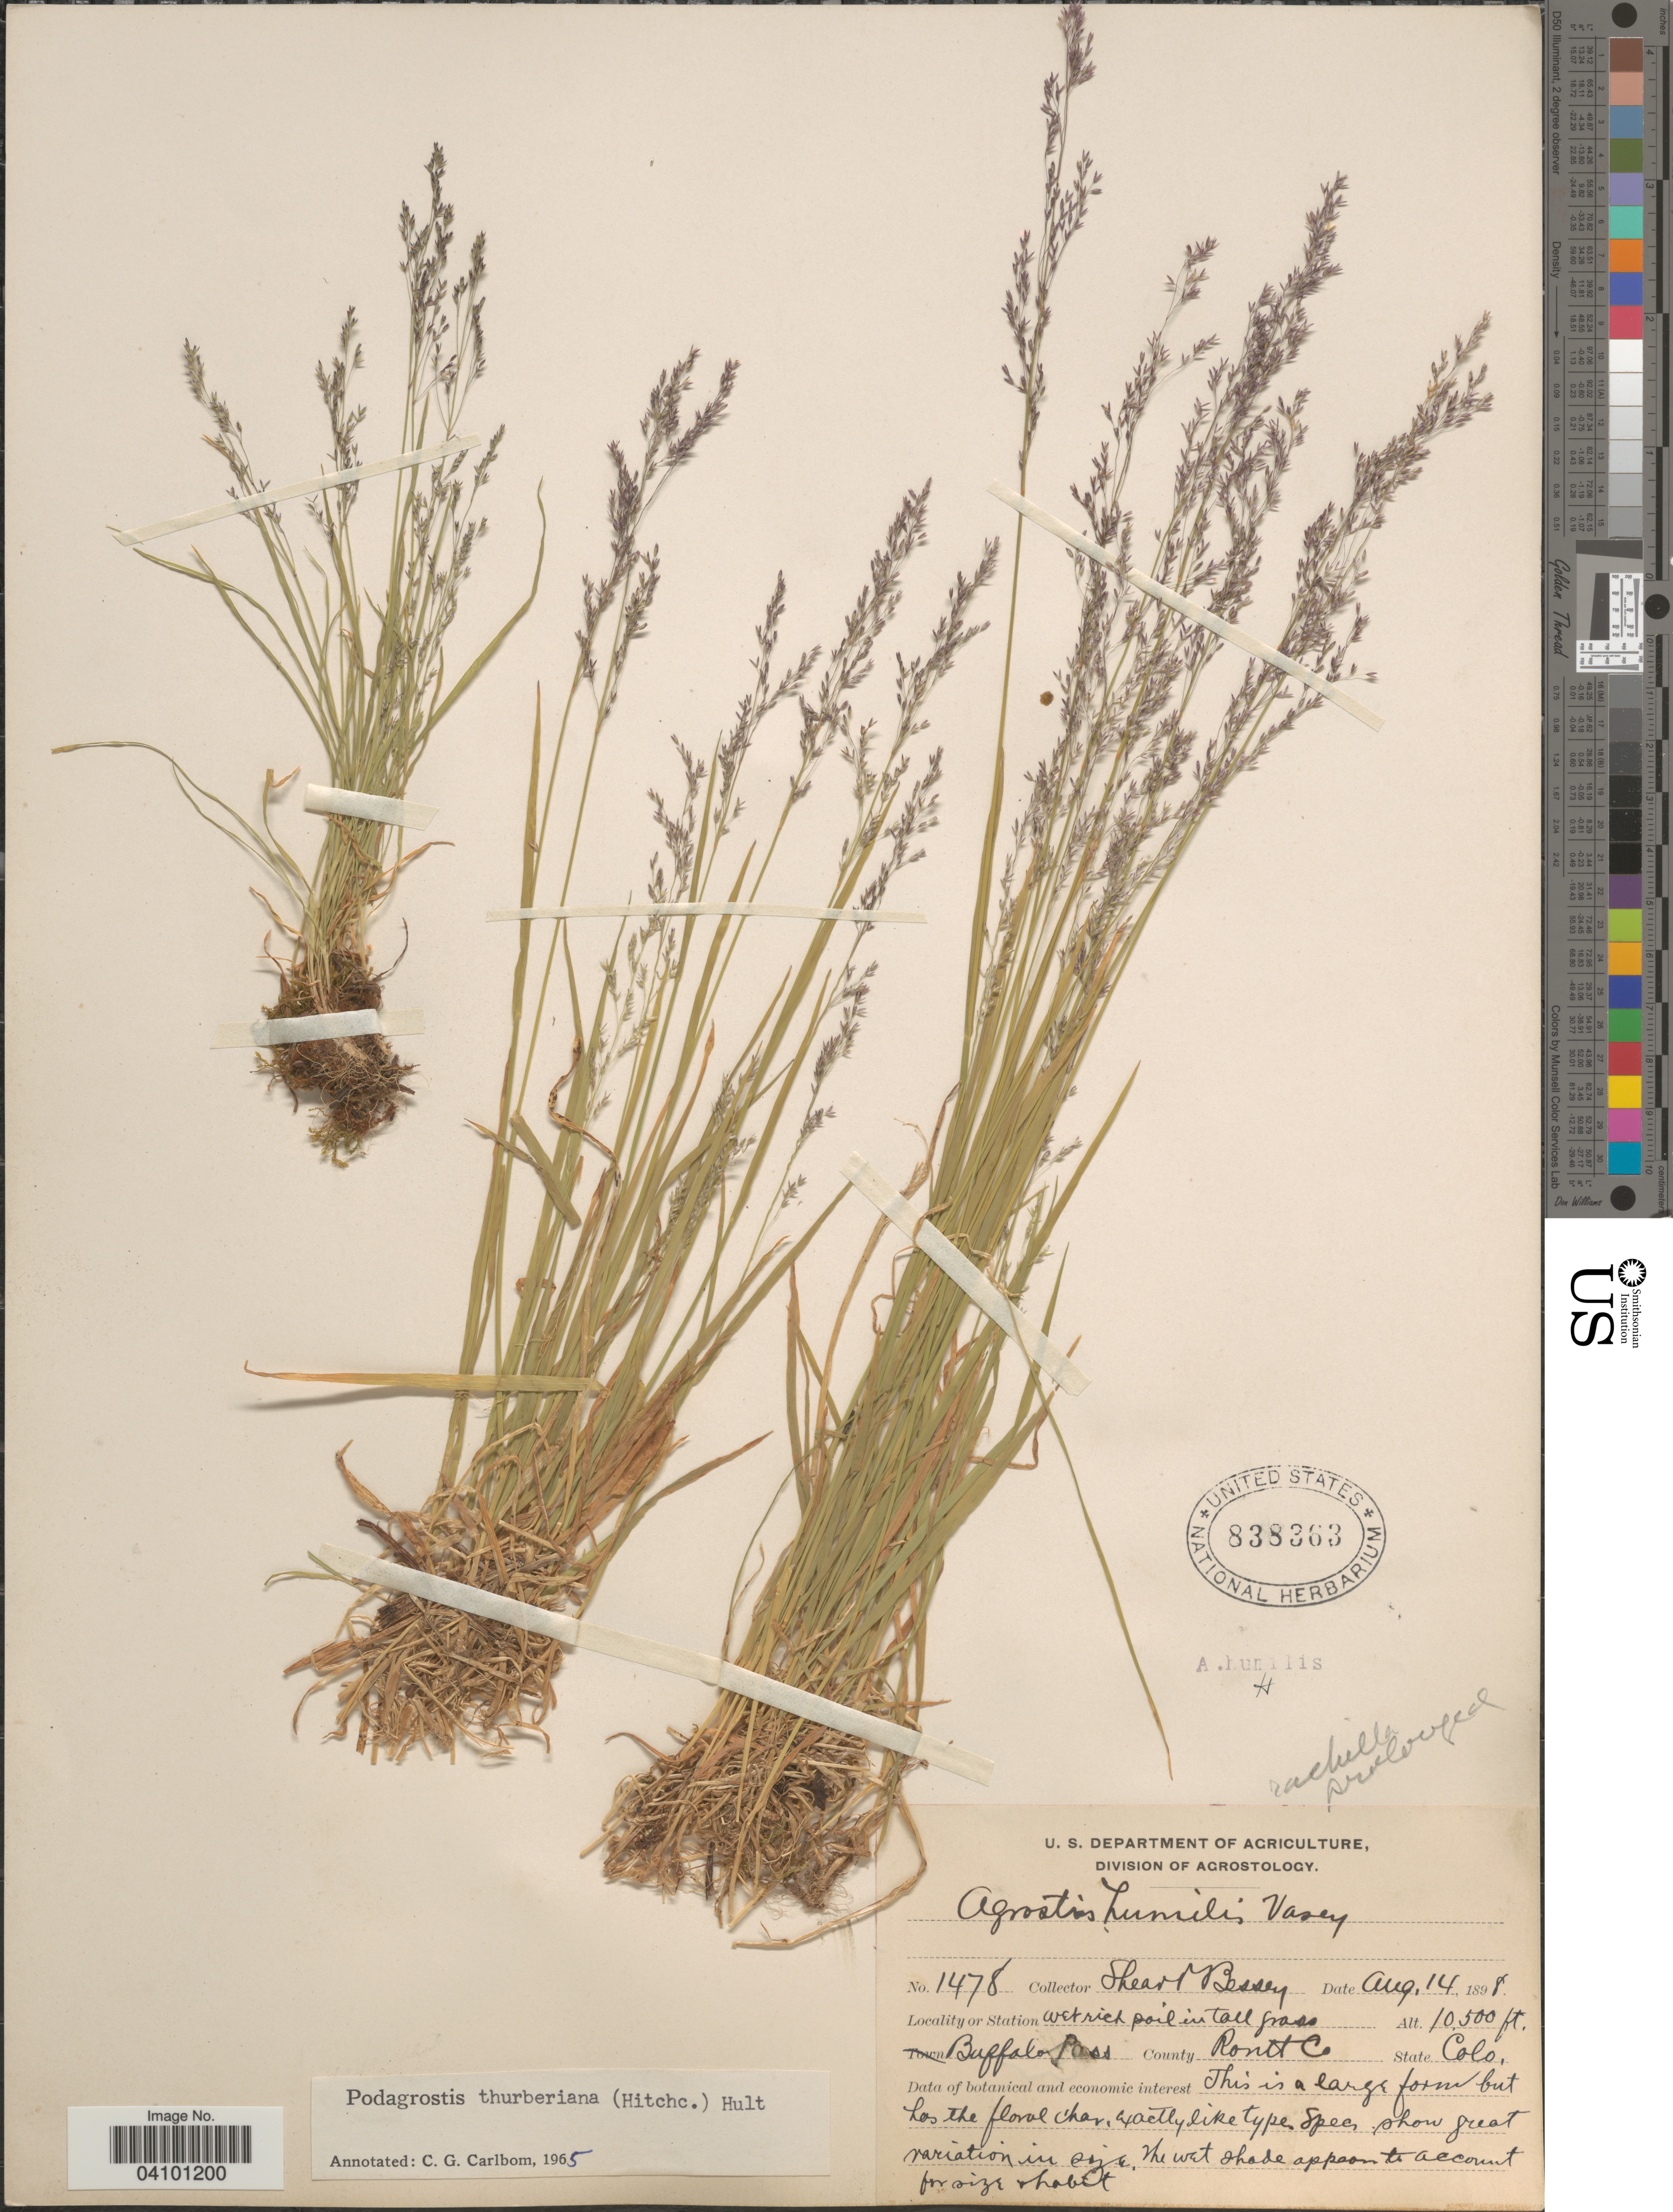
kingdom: Plantae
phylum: Tracheophyta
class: Liliopsida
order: Poales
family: Poaceae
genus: Podagrostis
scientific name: Podagrostis thurberiana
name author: Hitchc.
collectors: -- Shear & -. Bessey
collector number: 1478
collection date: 1898-08-14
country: United States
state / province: Colorado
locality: Buffalo Pass County Routt Co.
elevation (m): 3200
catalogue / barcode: US 838363